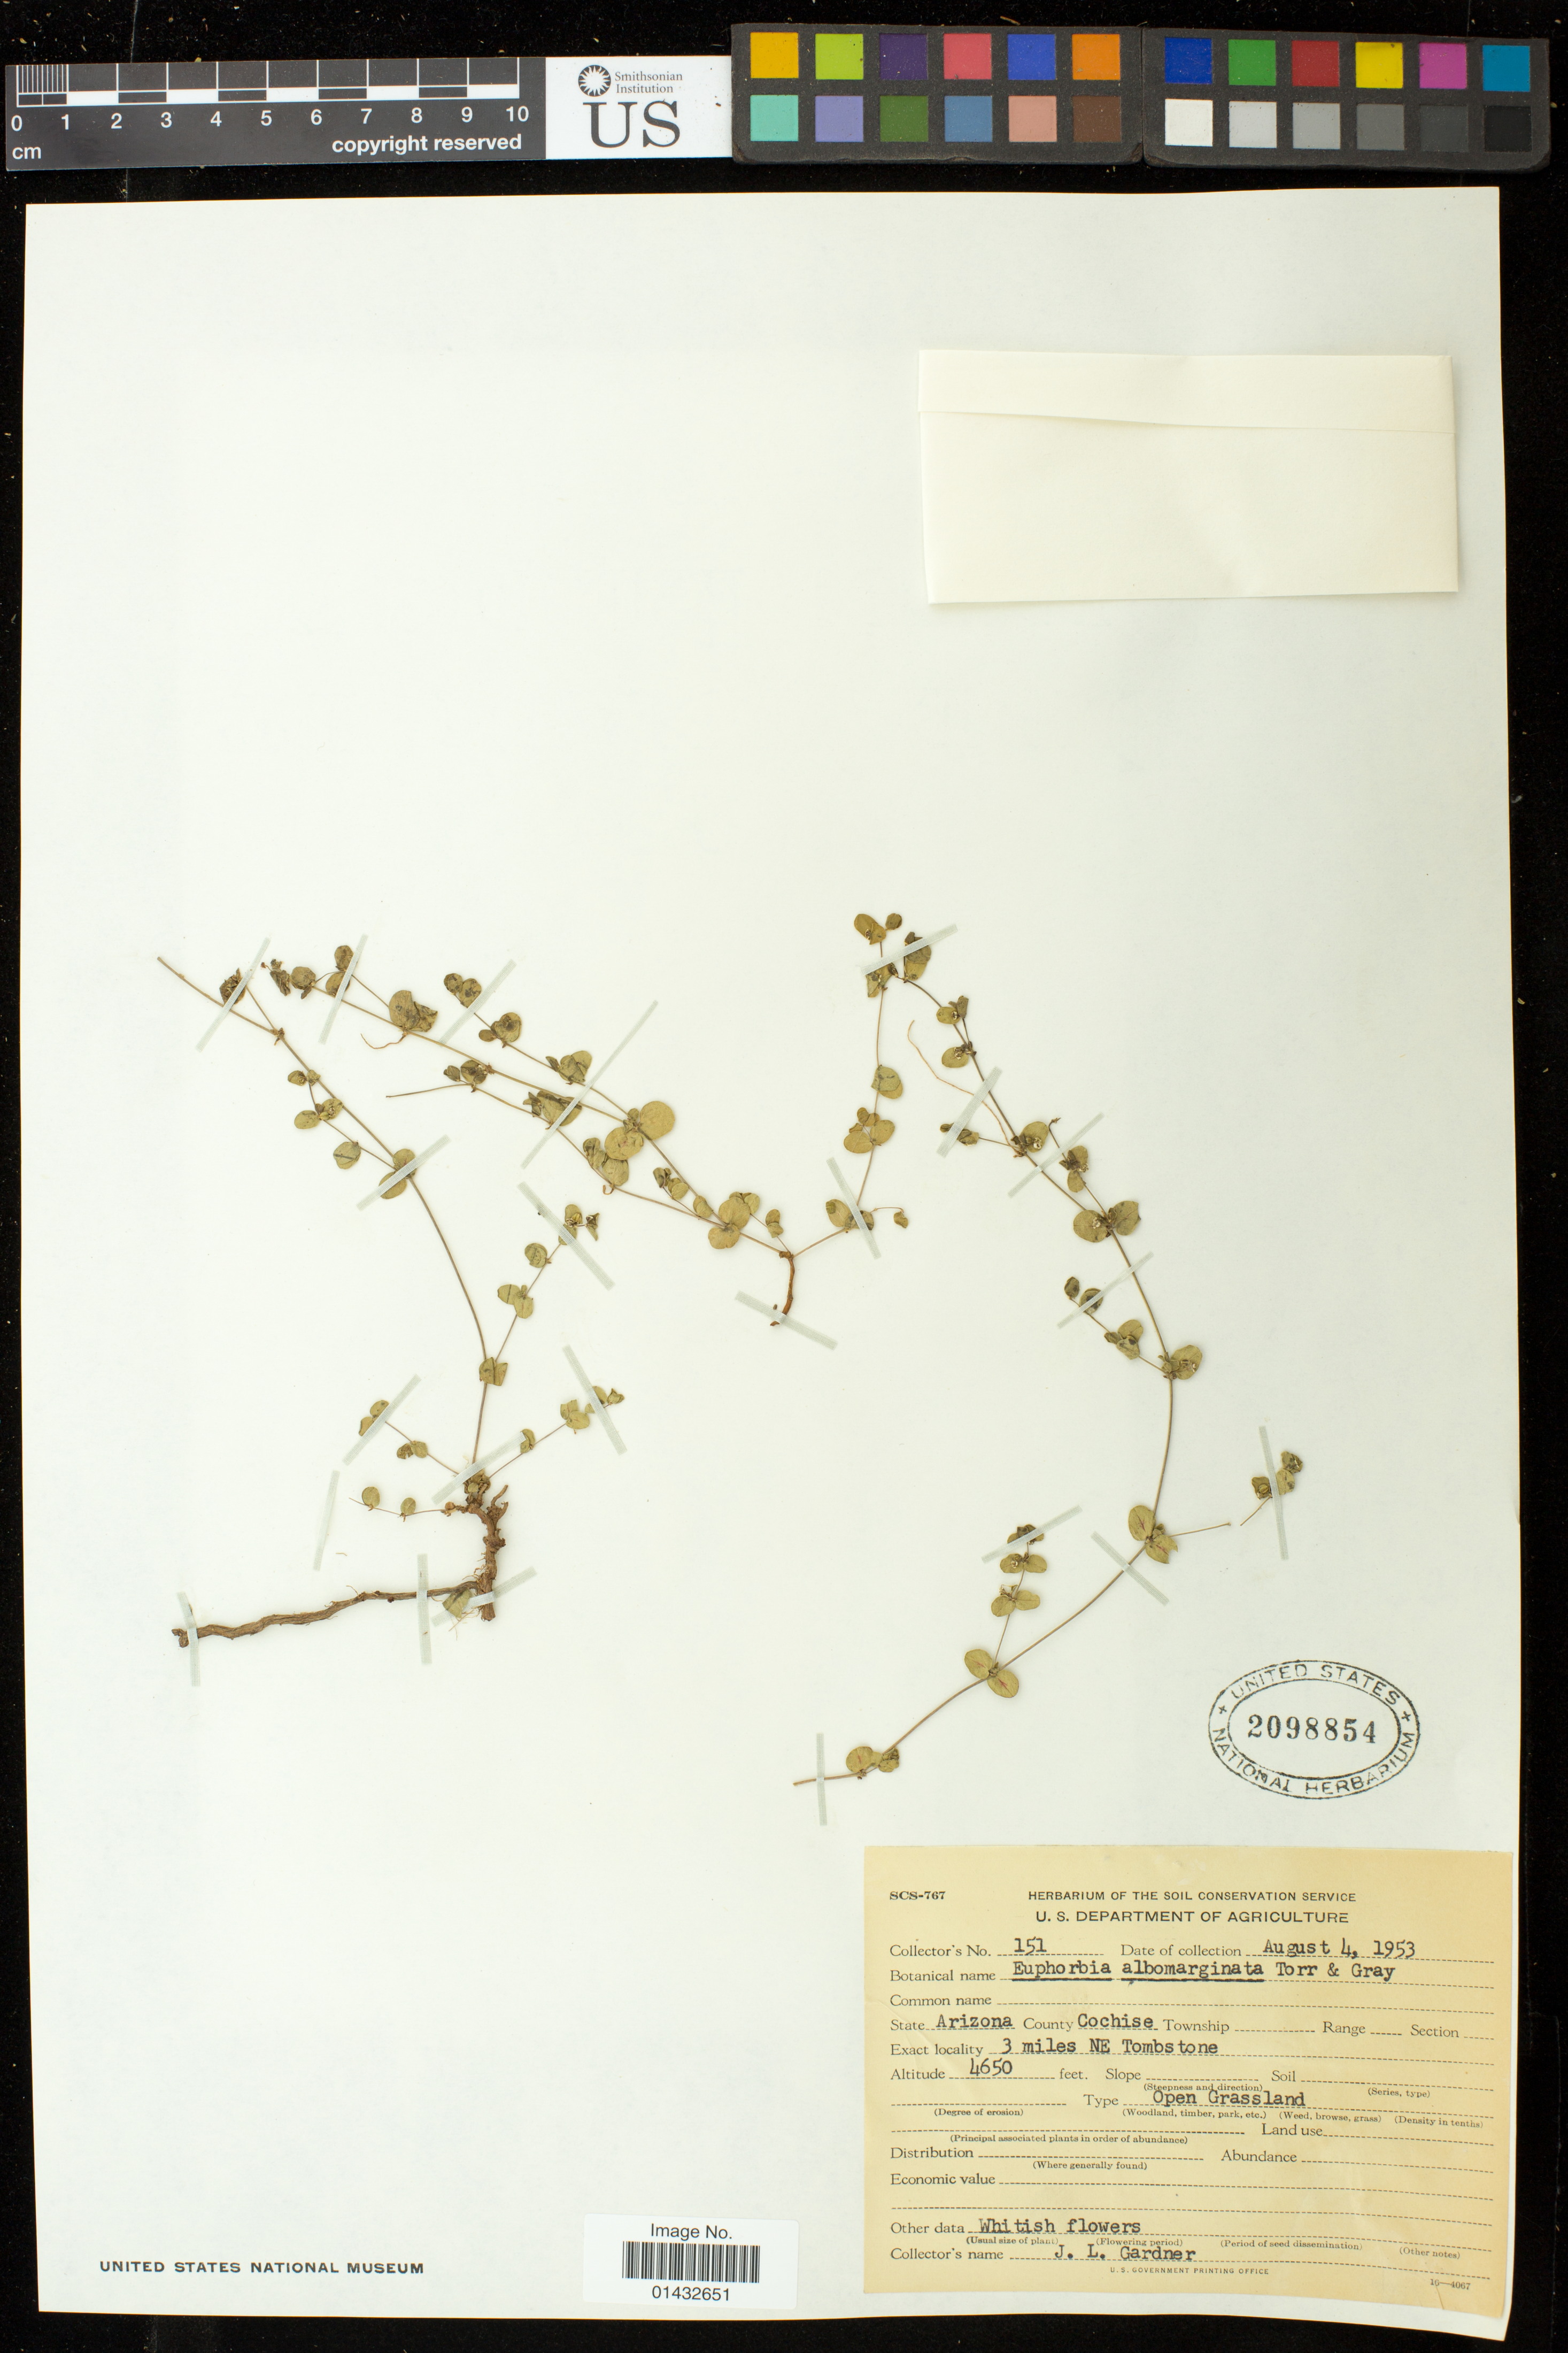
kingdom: Plantae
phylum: Tracheophyta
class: Magnoliopsida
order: Malpighiales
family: Euphorbiaceae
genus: Euphorbia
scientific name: Euphorbia albomarginata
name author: Torr. & A. Gray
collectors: J. L. Gardner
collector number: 151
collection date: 1953-08-04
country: United States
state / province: Arizona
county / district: Cochise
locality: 3 miles NE Tombstone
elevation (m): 1417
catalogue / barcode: US 2098854